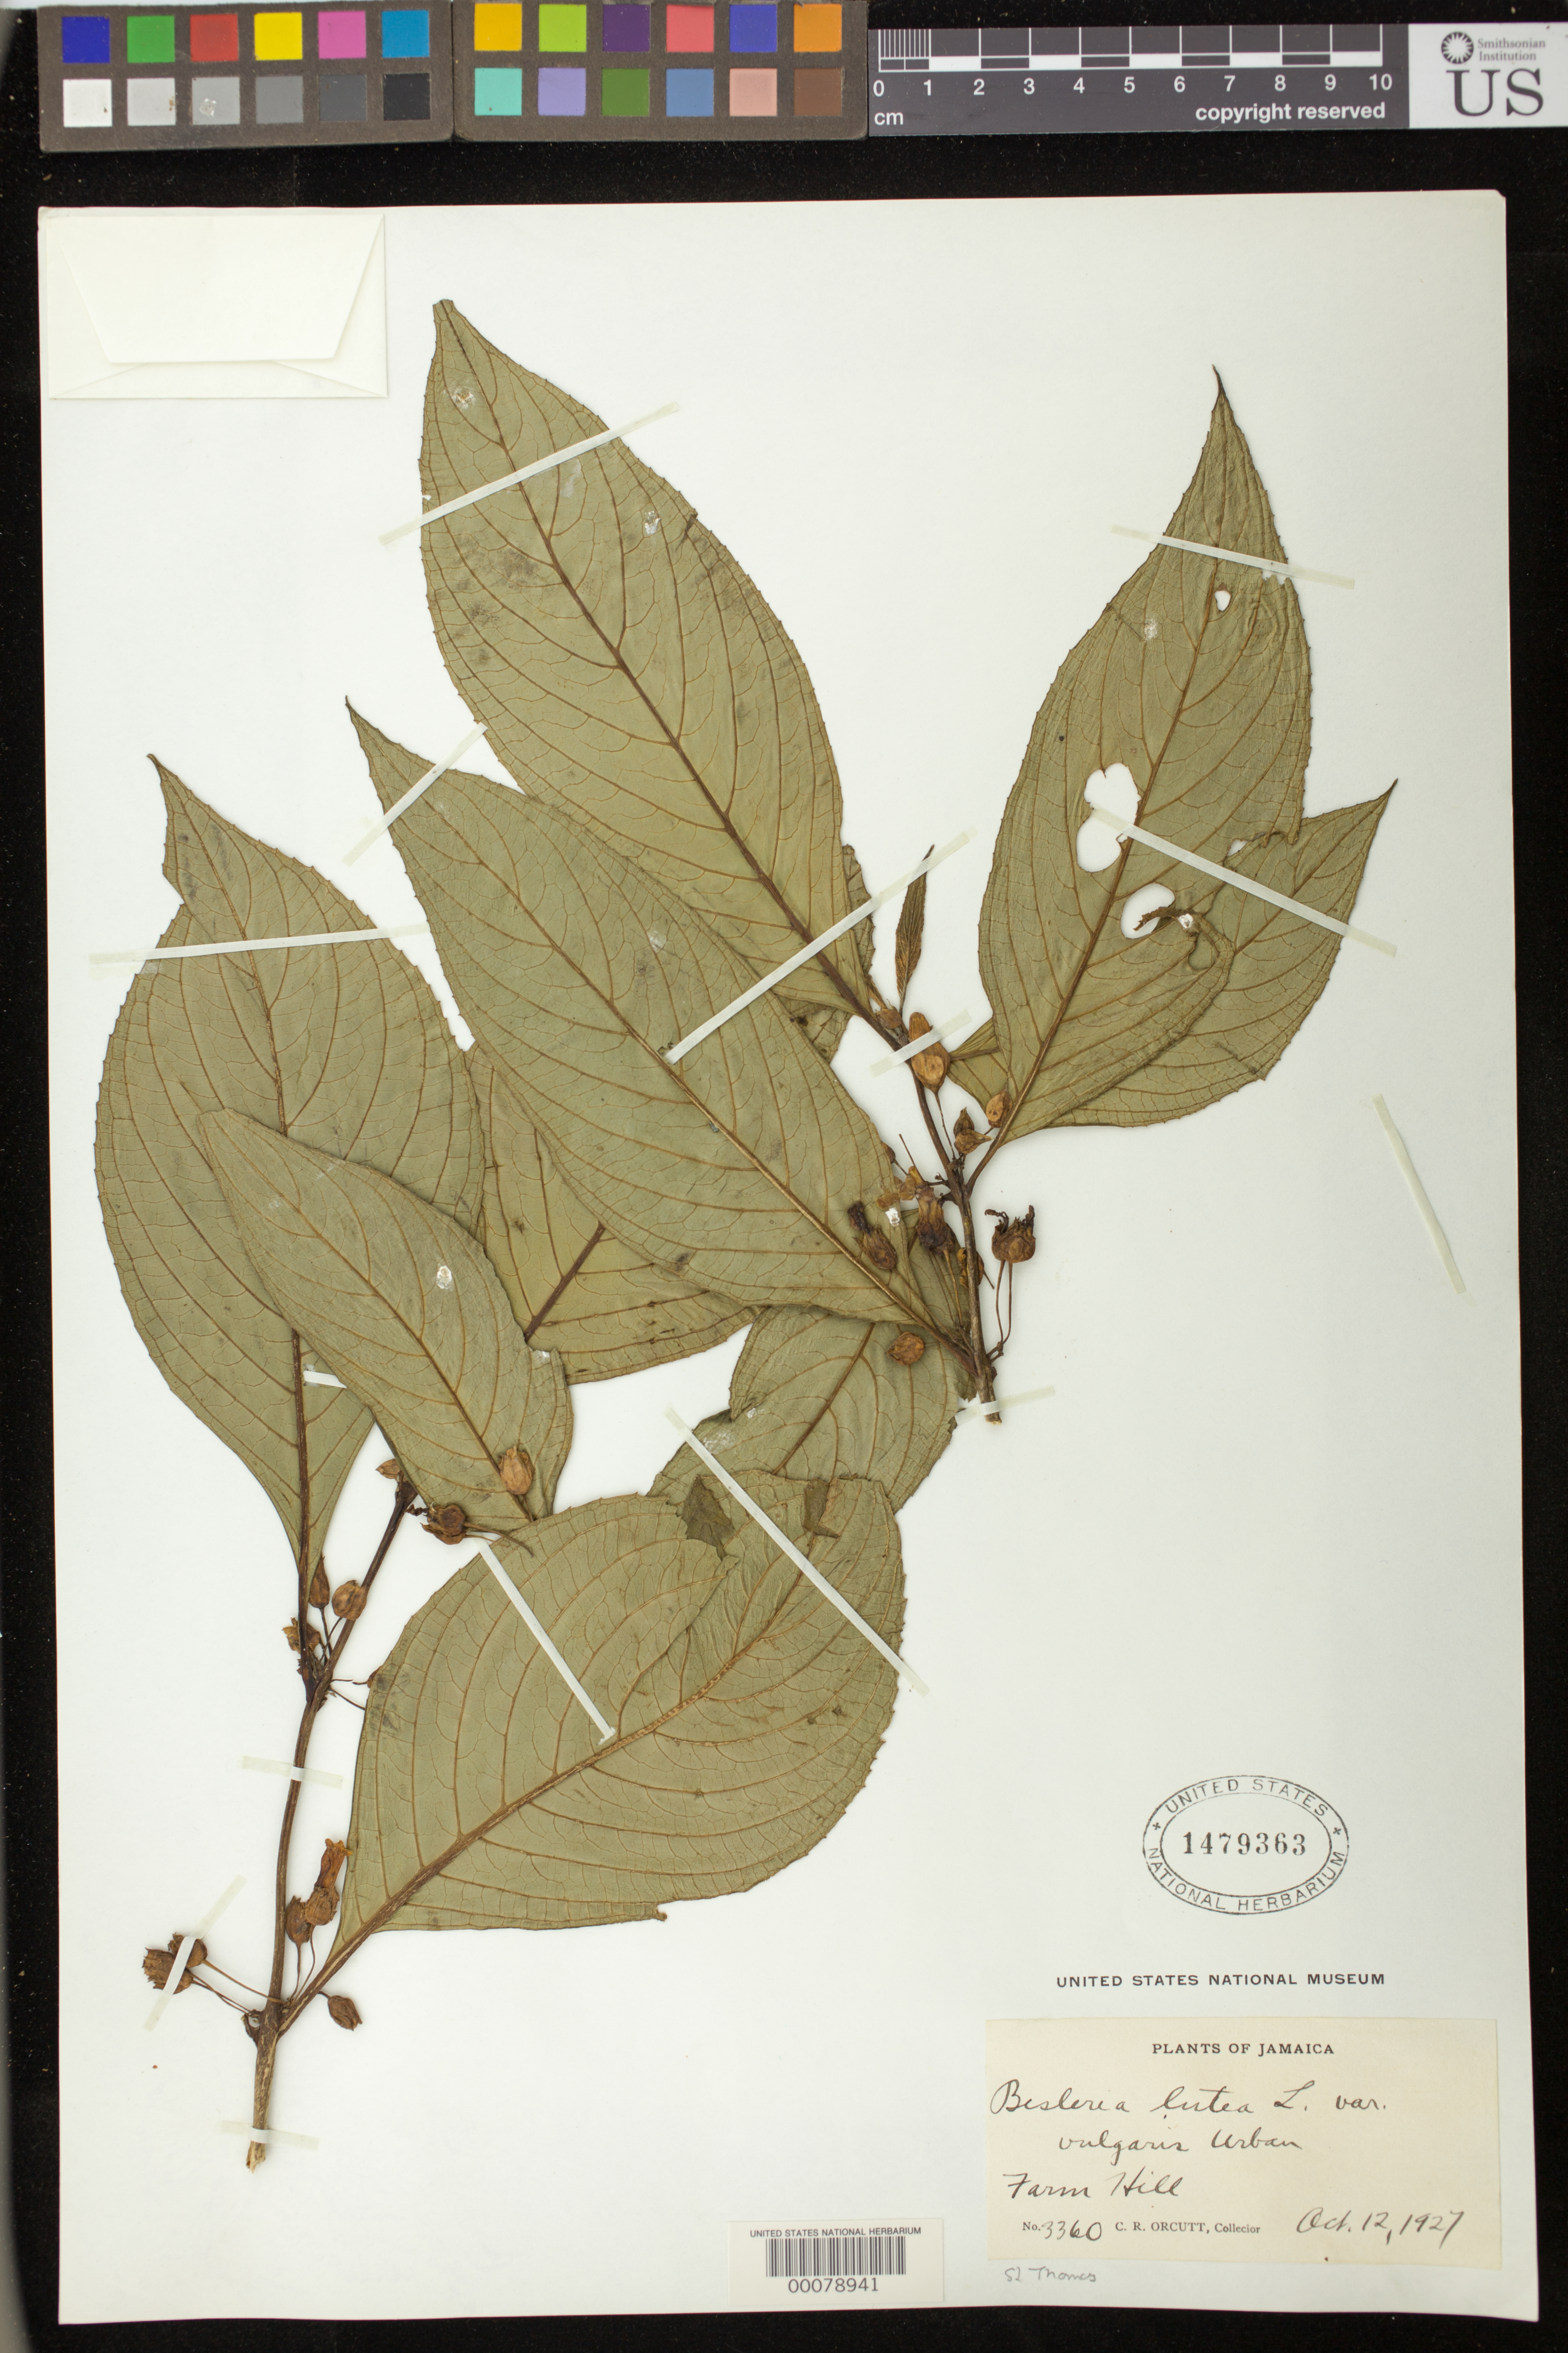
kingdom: Plantae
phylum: Tracheophyta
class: Magnoliopsida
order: Lamiales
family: Gesneriaceae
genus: Besleria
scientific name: Besleria lutea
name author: L.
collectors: C. R. Orcutt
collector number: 3360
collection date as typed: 12 Oct 1927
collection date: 1927-10-12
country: Jamaica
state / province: Saint Thomas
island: Jamaica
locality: Farm Hill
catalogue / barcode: US 1479363